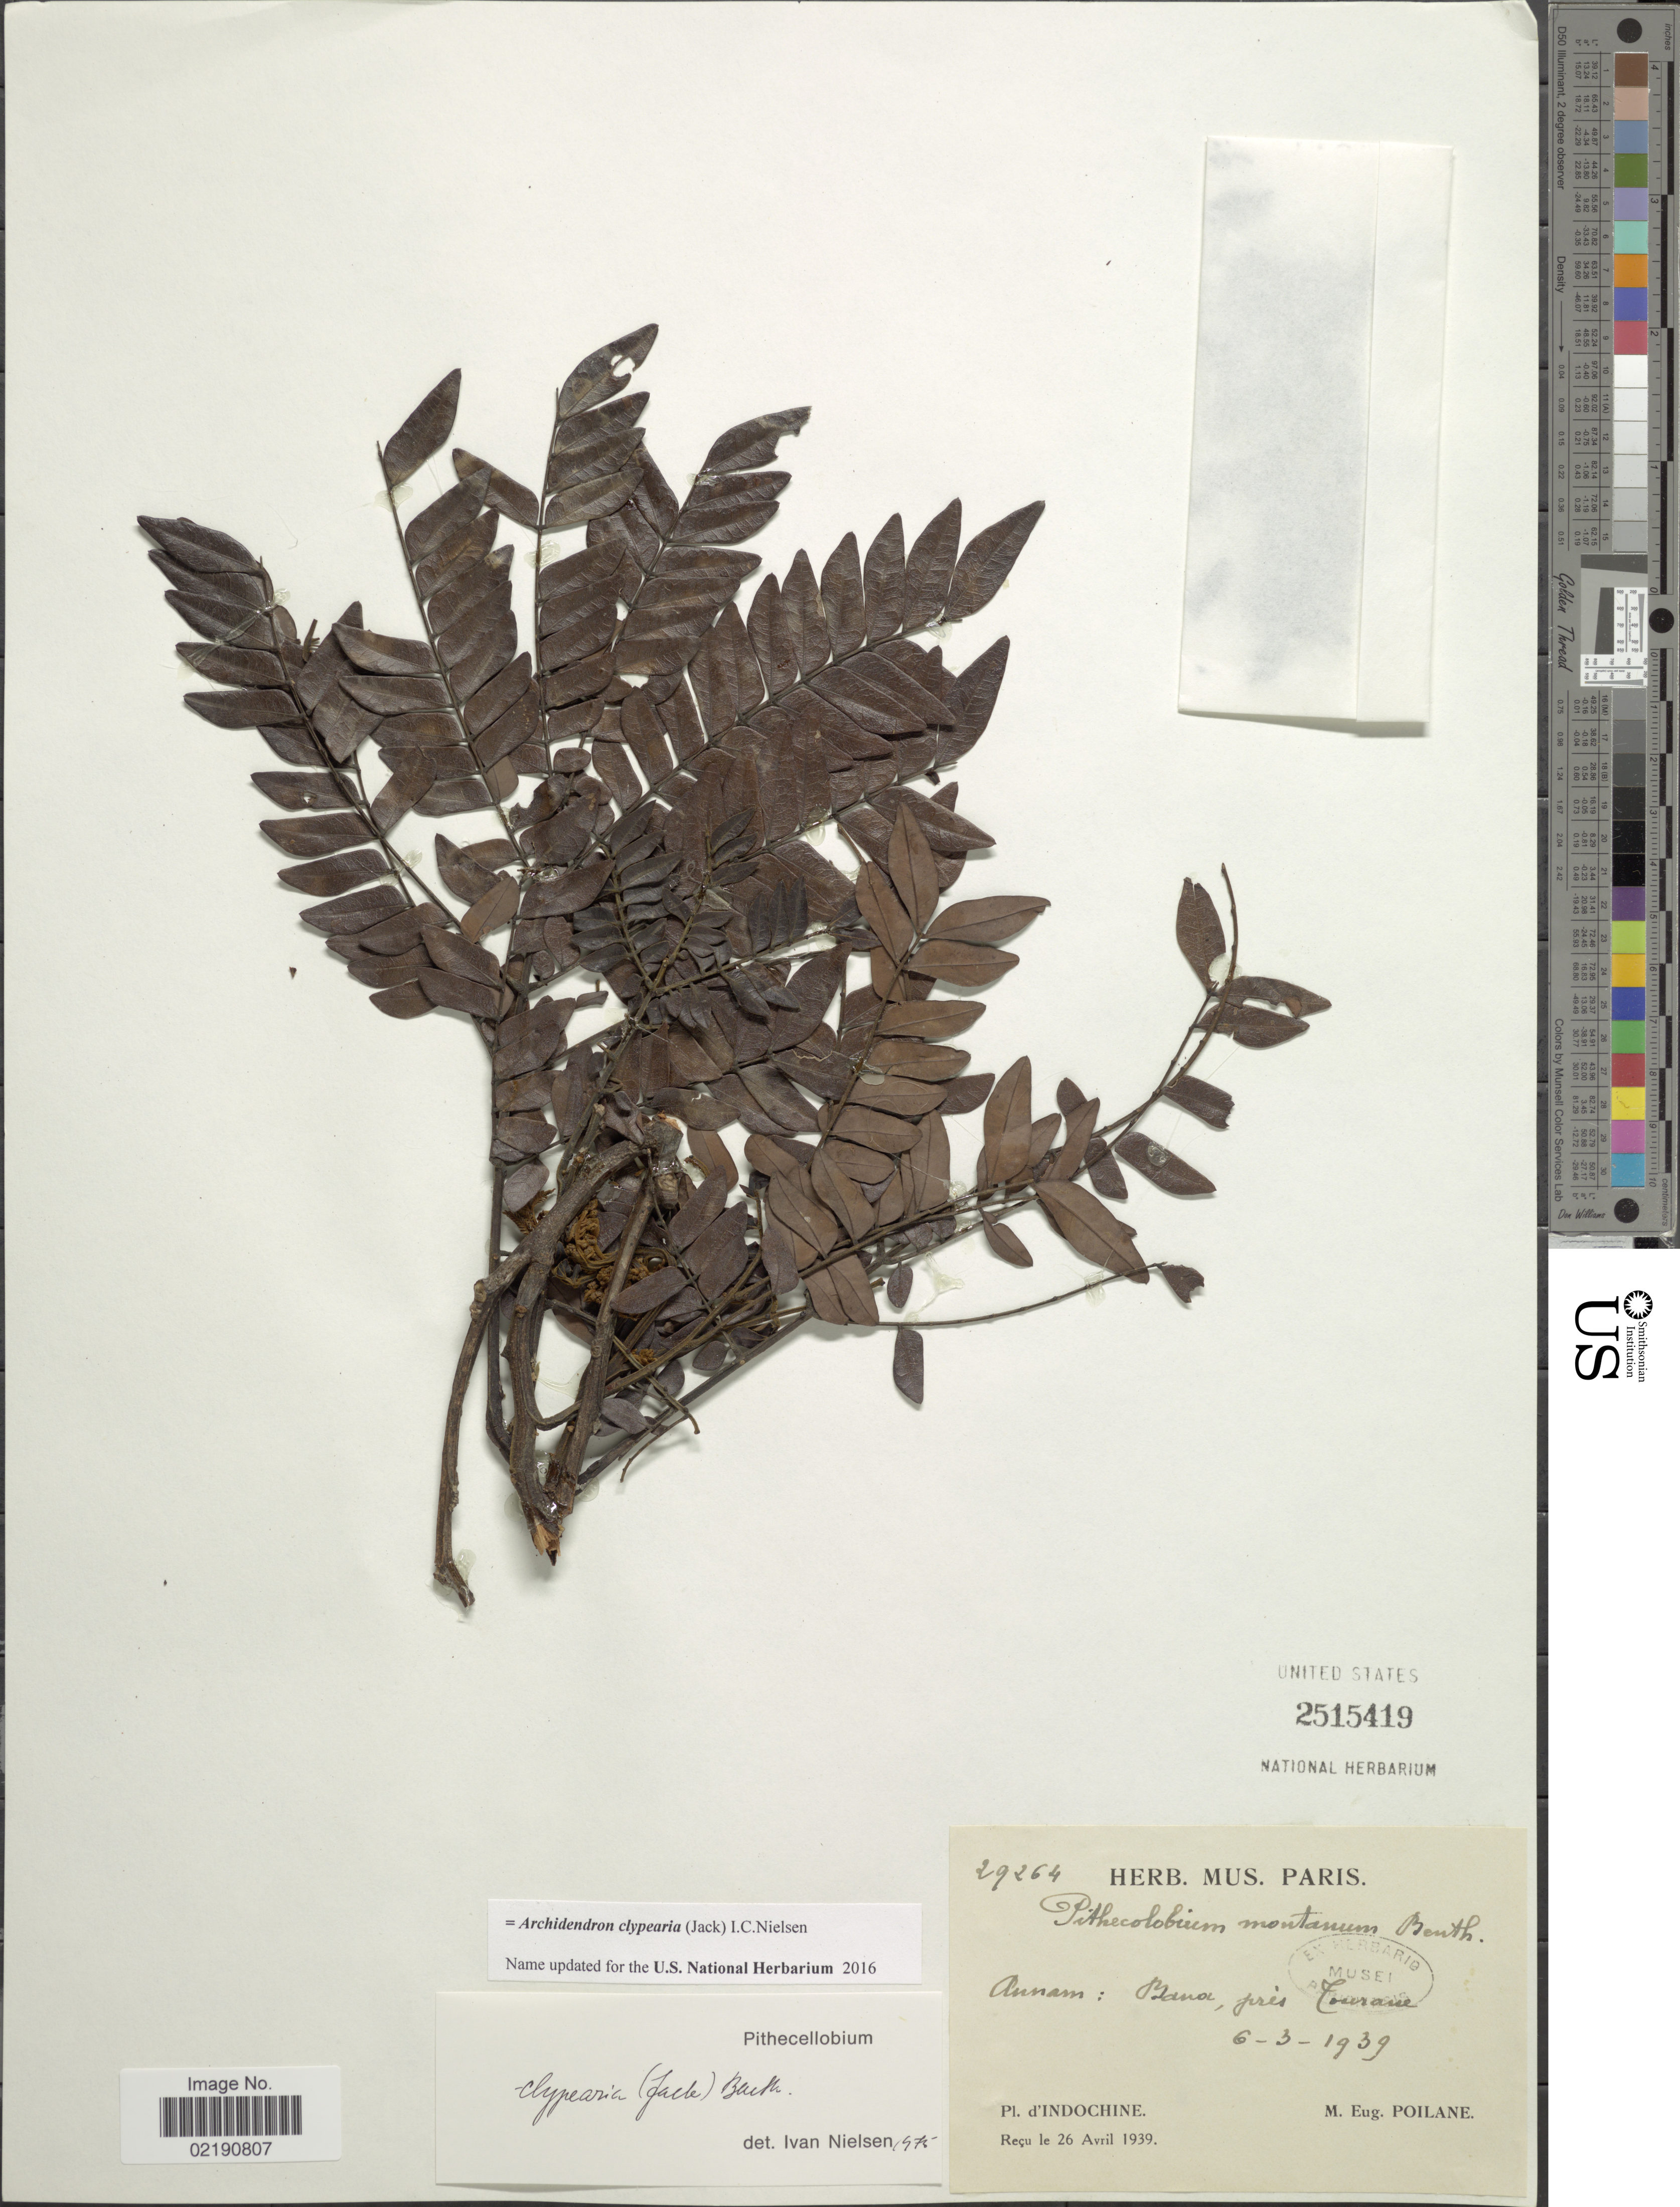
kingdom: Plantae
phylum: Tracheophyta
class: Magnoliopsida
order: Fabales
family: Fabaceae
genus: Archidendron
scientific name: Archidendron clypearia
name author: (Jack) I.C. Nielsen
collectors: M. Poilane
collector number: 29264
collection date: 1939-04-26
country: Vietnam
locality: Annam: Band, prés Tourane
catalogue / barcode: US 2515419